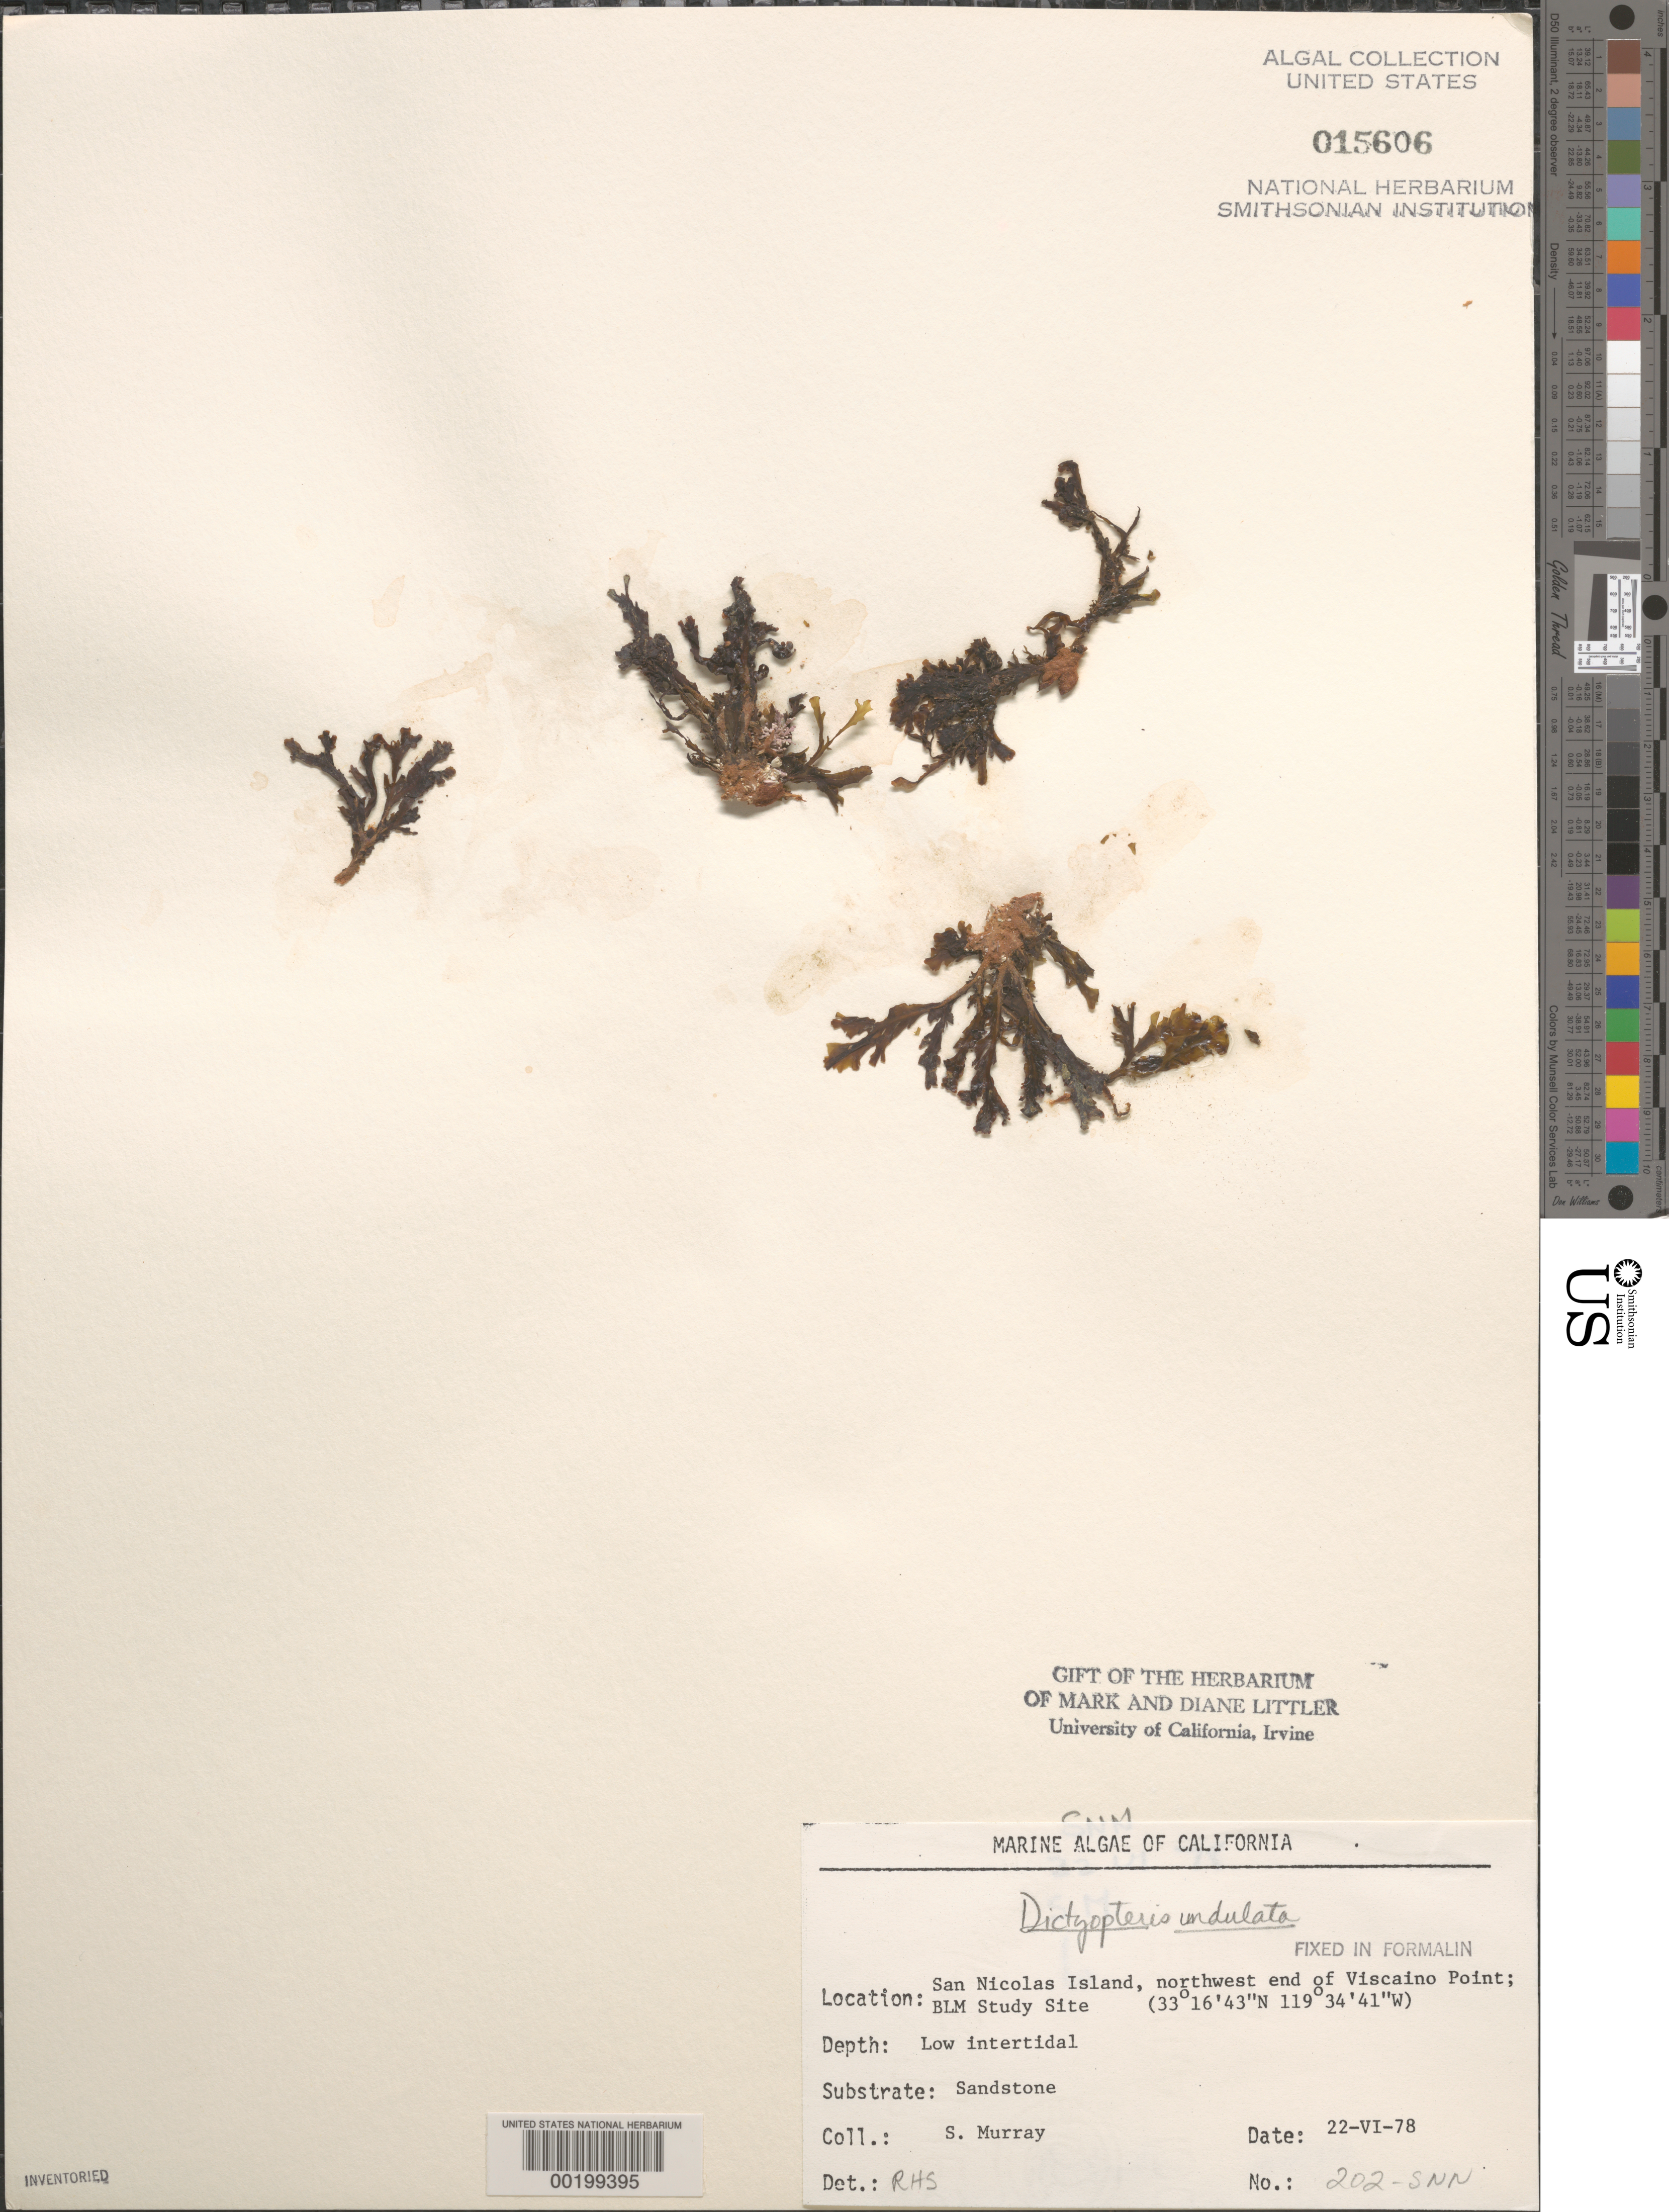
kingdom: Chromista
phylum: Ochrophyta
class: Phaeophyceae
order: Dictyotales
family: Dictyotaceae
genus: Dictyopteris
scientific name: Dictyopteris undulata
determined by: Sims, Robert H.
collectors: S. N. Murray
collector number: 202-snn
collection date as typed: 22 Jun 1978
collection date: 1978-06-22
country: United States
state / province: California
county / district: Ventura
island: San Nicolas Island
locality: Viscaino Point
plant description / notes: BLM-SOCALBIGHT Rocky Intertidal Survey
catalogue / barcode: US 15606